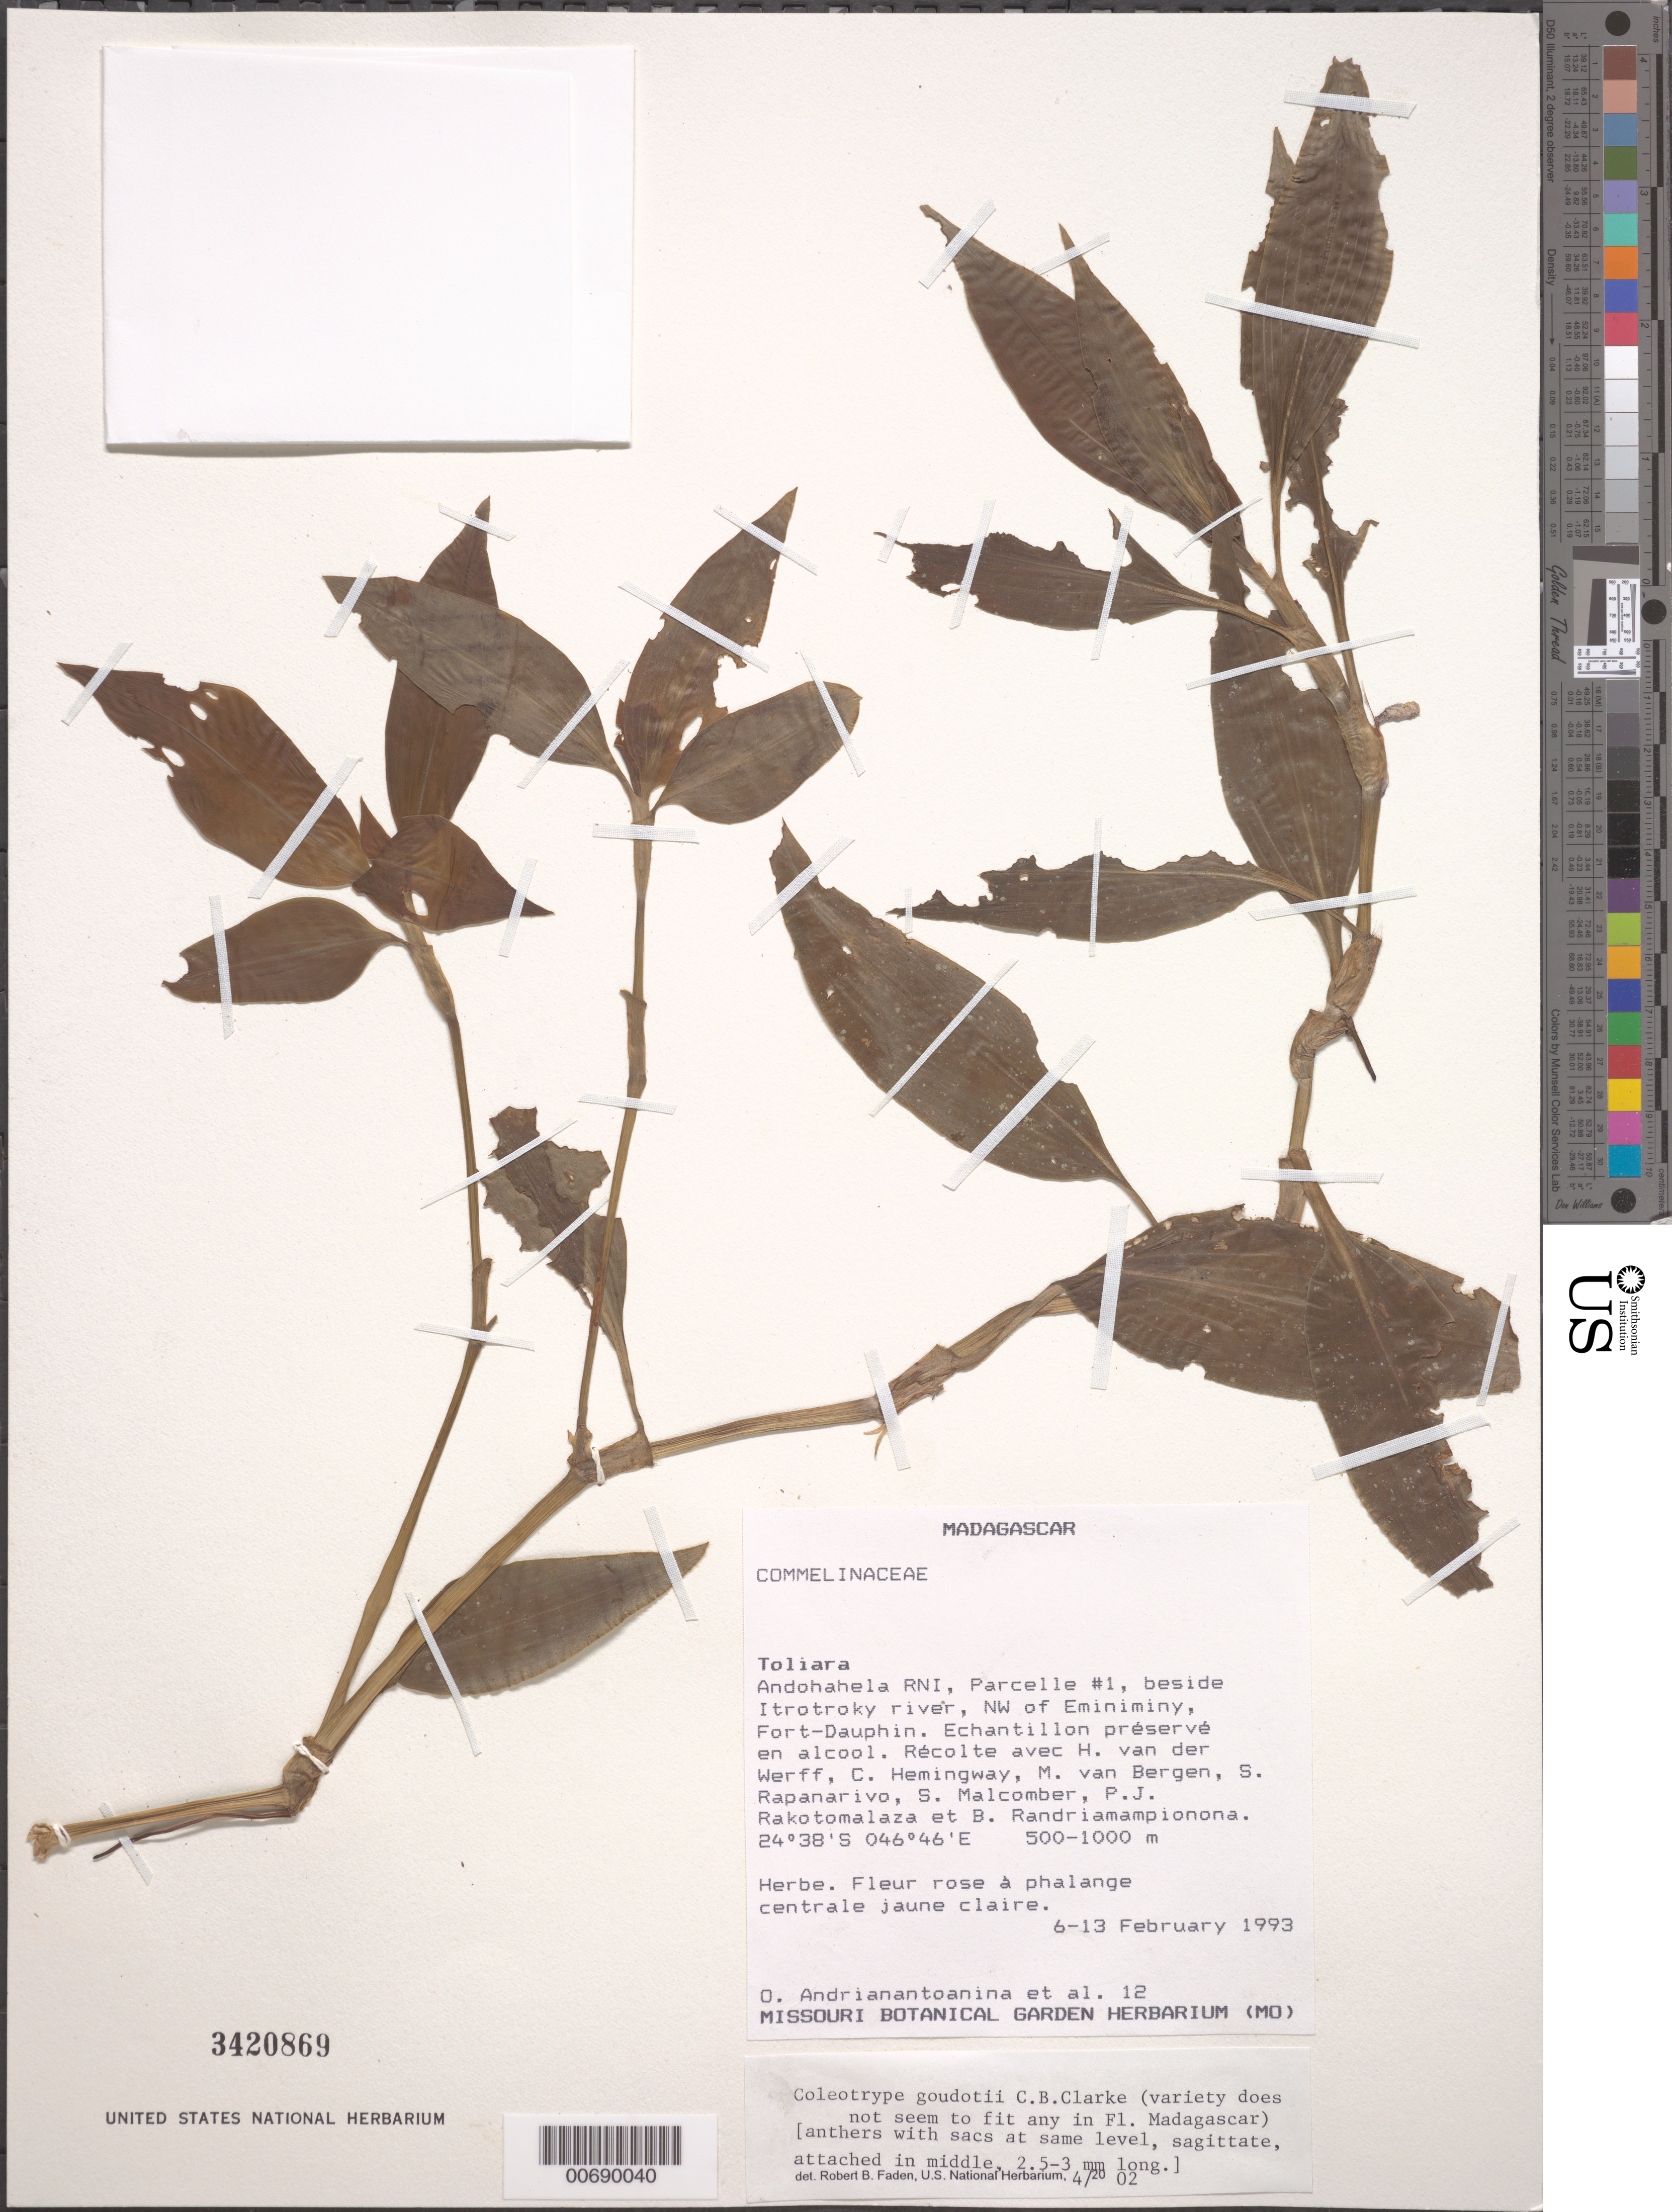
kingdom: Plantae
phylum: Tracheophyta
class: Liliopsida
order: Commelinales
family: Commelinaceae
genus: Coleotrype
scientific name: Coleotrype goudotii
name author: C.B. Clarke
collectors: O. Andrianantoanina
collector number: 12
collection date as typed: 06 Feb 1993 to 13 Feb 1993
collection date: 1993-02-06/1993-02-13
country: Madagascar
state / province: Anosy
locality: Andohahela RNI.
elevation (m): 500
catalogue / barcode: US 3420869